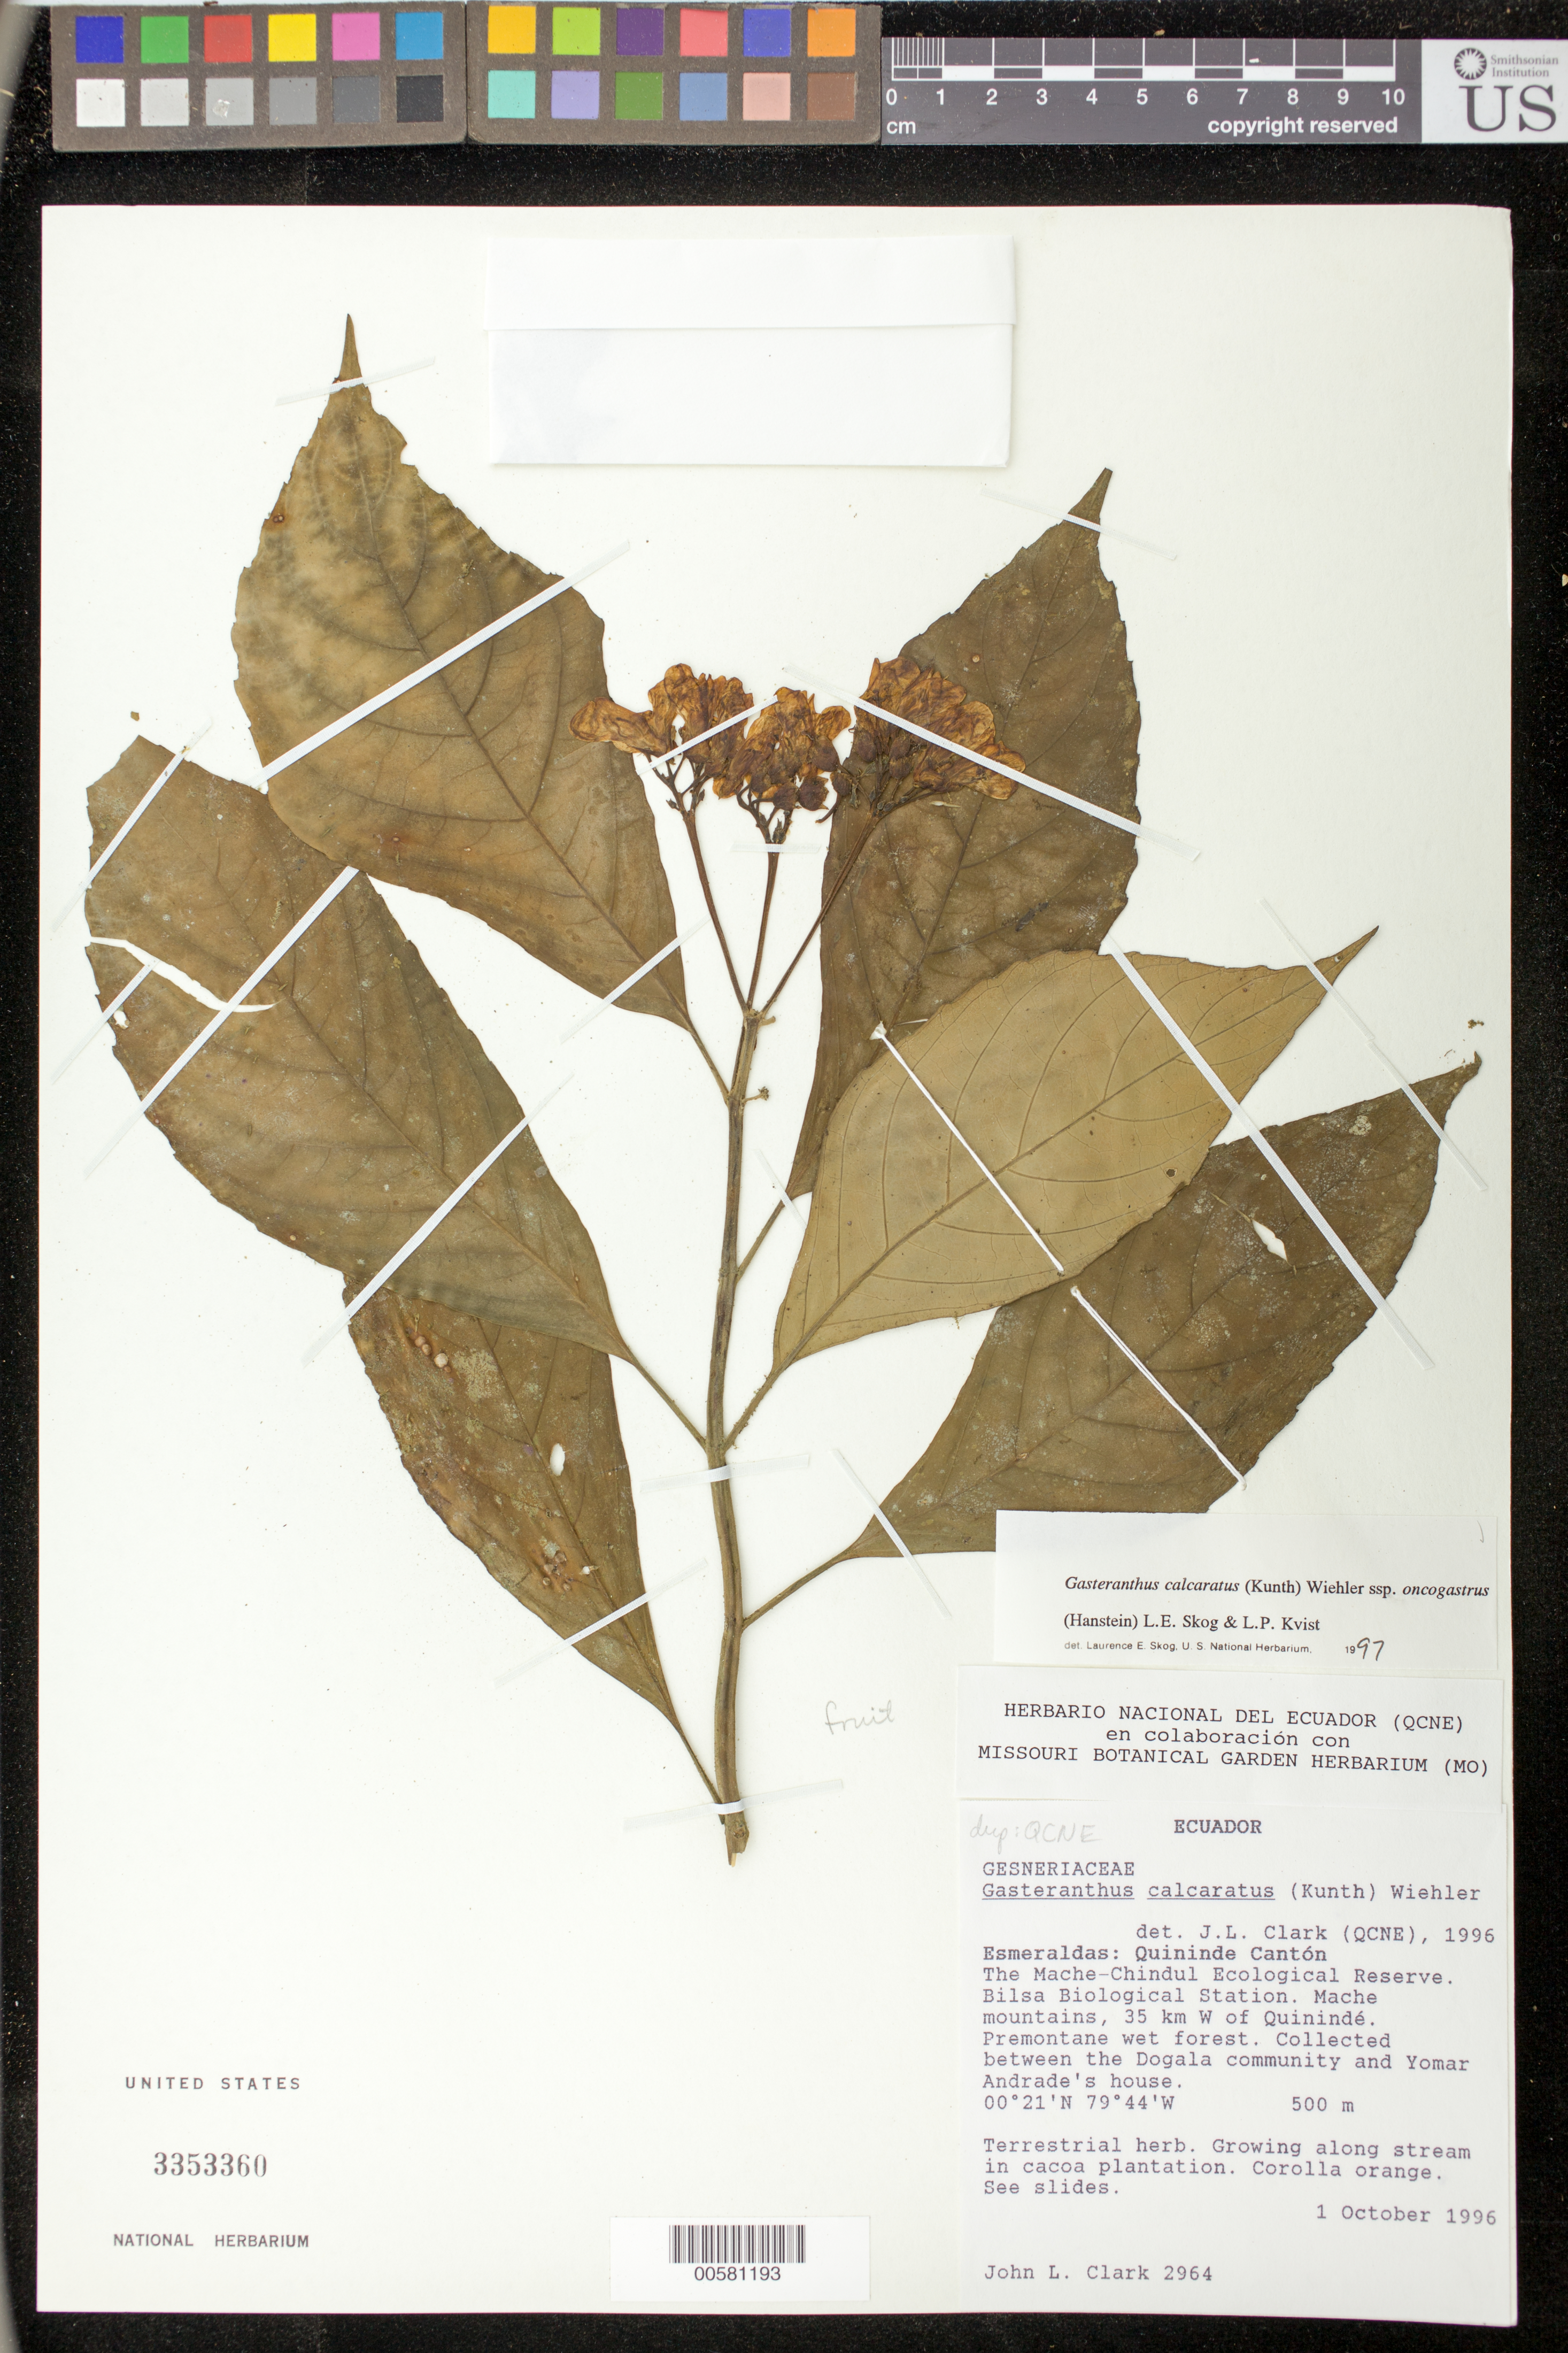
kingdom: Plantae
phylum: Tracheophyta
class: Magnoliopsida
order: Lamiales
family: Gesneriaceae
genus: Sinningia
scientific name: Sinningia incarnata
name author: (Aubl.) D.L. Denham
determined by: Skog, Laurence E.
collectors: J. L. Clark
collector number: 2964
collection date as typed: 01 Oct 1996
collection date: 1996-10-01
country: Ecuador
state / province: Esmeraldas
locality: Quininde Cantón. Mache-Chindul Ecological Reserve, Bilsa Biological Station, 35 km W of Quinindé; between the Dogala community and Yomar Andrade's house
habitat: Premontane wet forest; growing along stream in cacao plantation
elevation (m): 500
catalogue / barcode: US 3353360